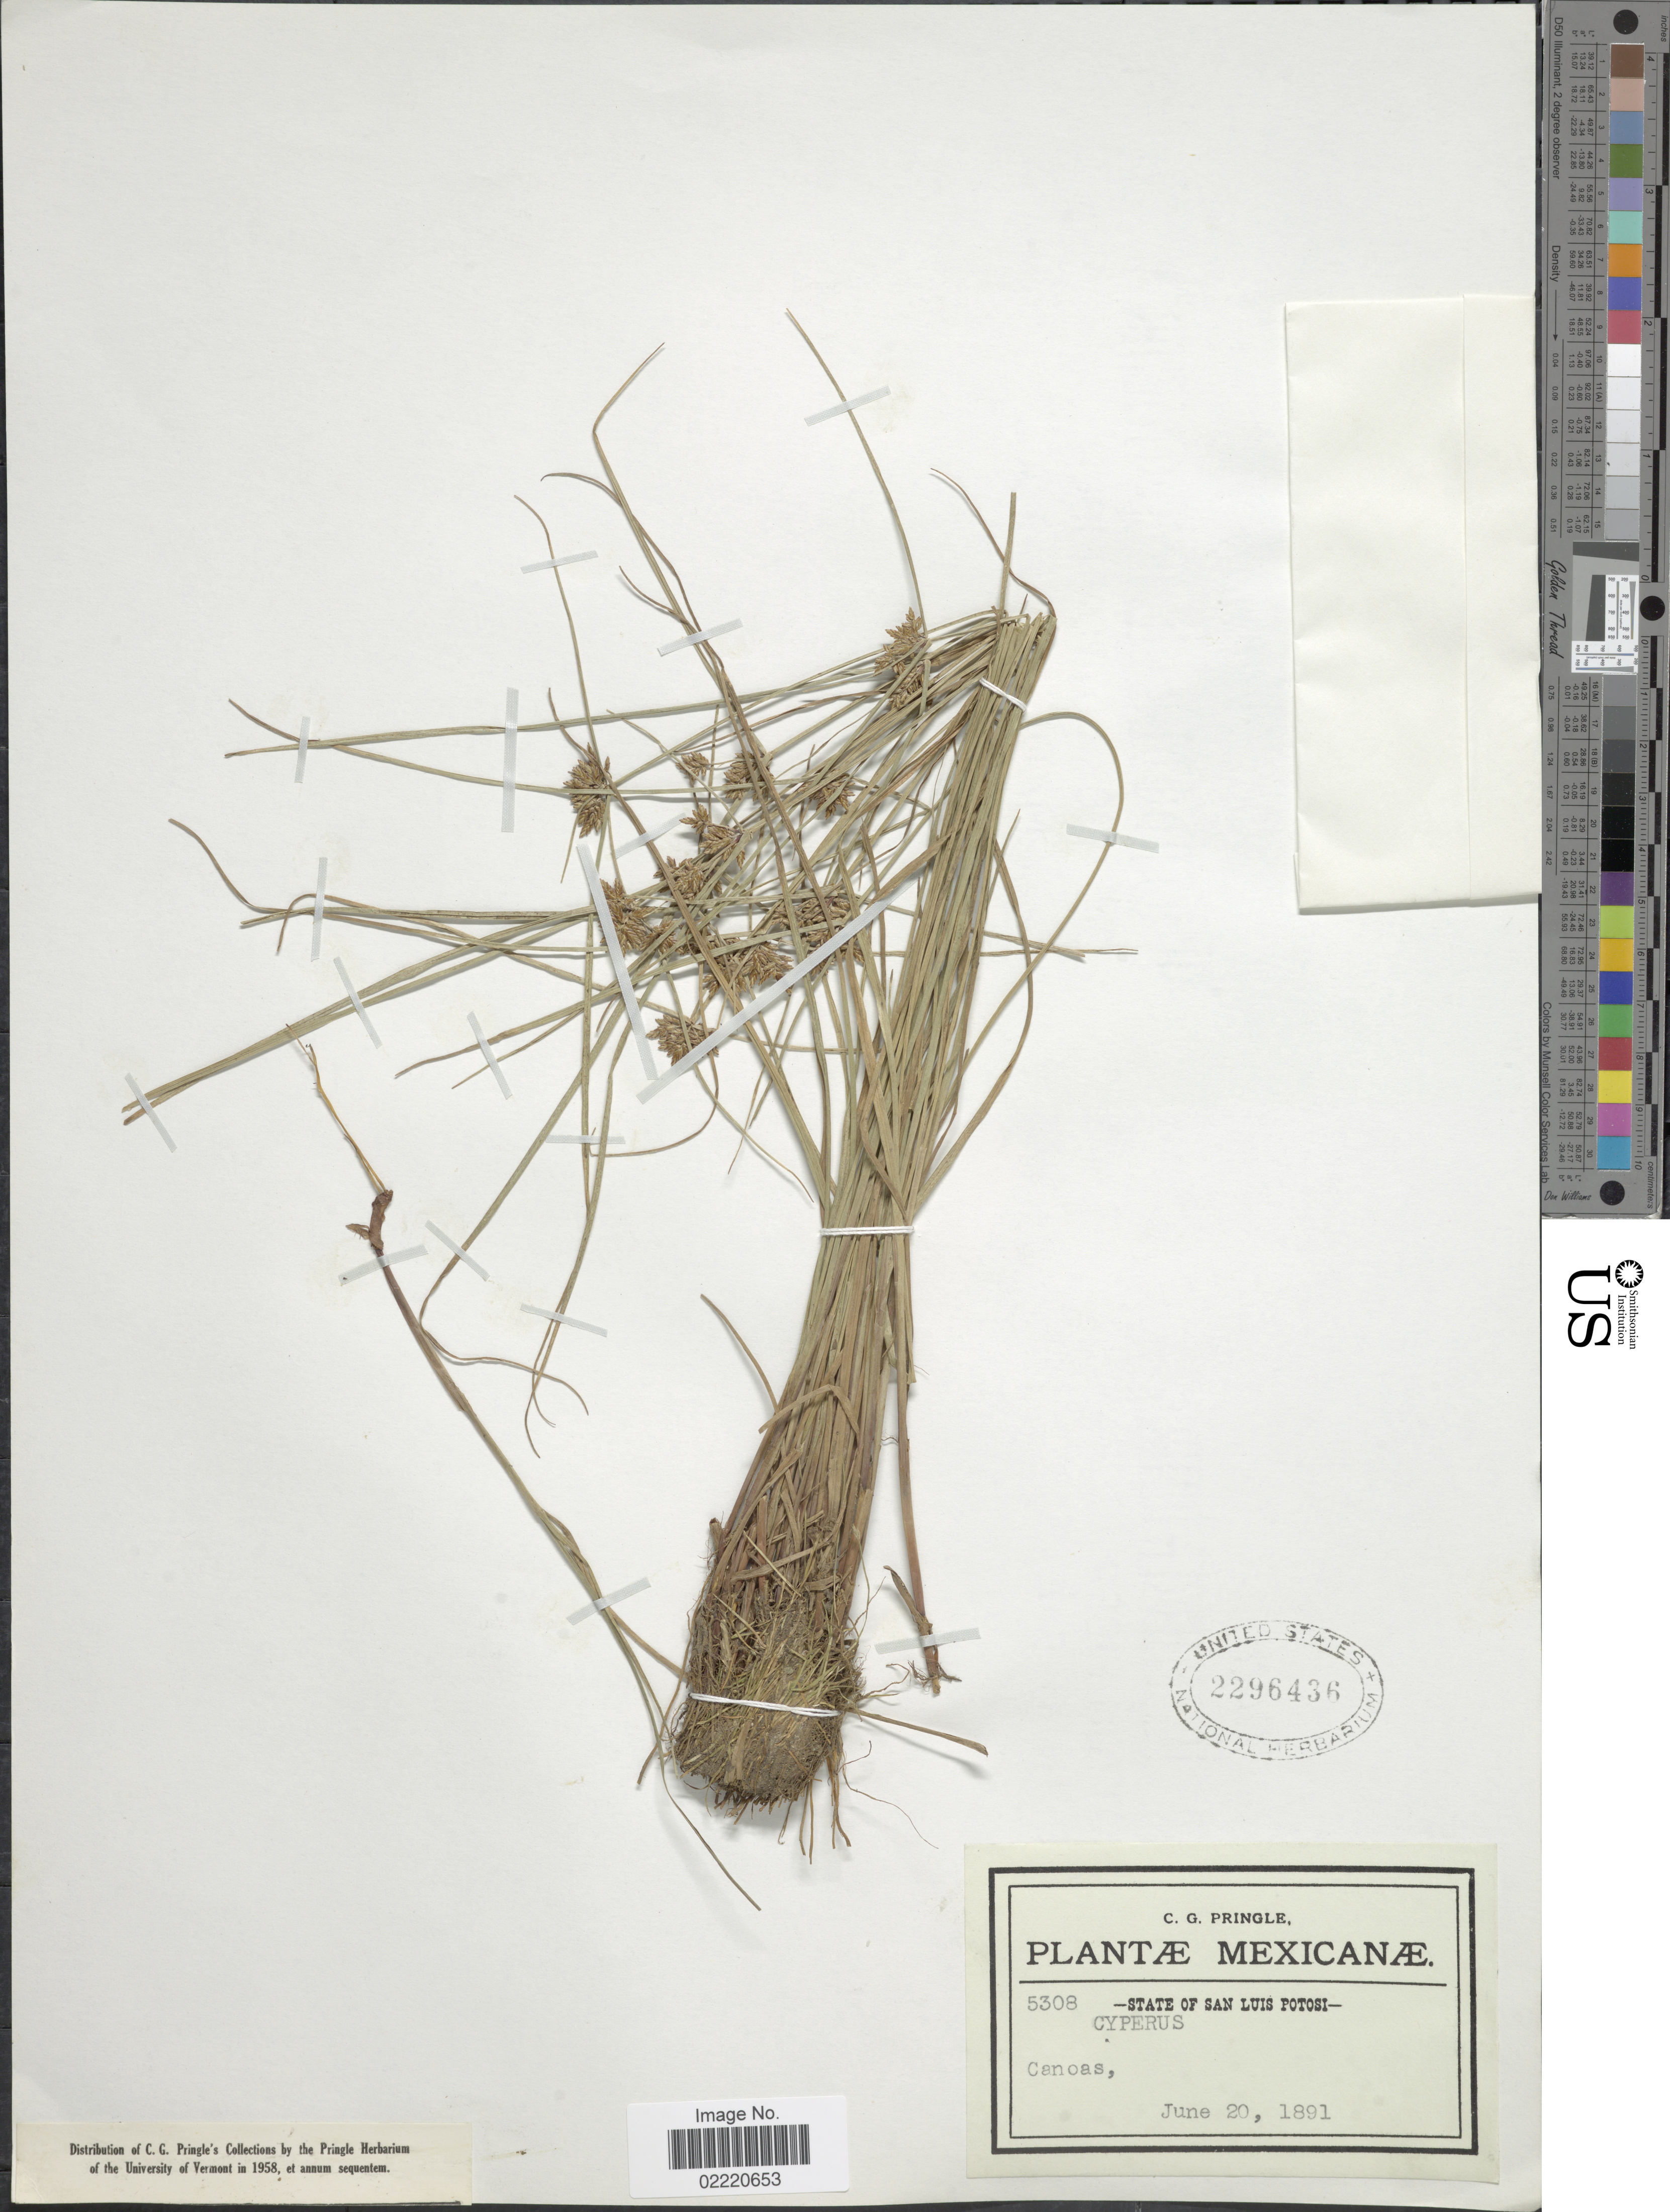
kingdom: Plantae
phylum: Tracheophyta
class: Liliopsida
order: Poales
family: Cyperaceae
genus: Cyperus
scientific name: Cyperus niger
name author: Ruiz & Pav.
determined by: Tucker, G. C.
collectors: C. G. Pringle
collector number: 5308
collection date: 1891-06-20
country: Mexico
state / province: San Luis Potosí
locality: State of San Luis Potosi, Canoas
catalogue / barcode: US 2296436